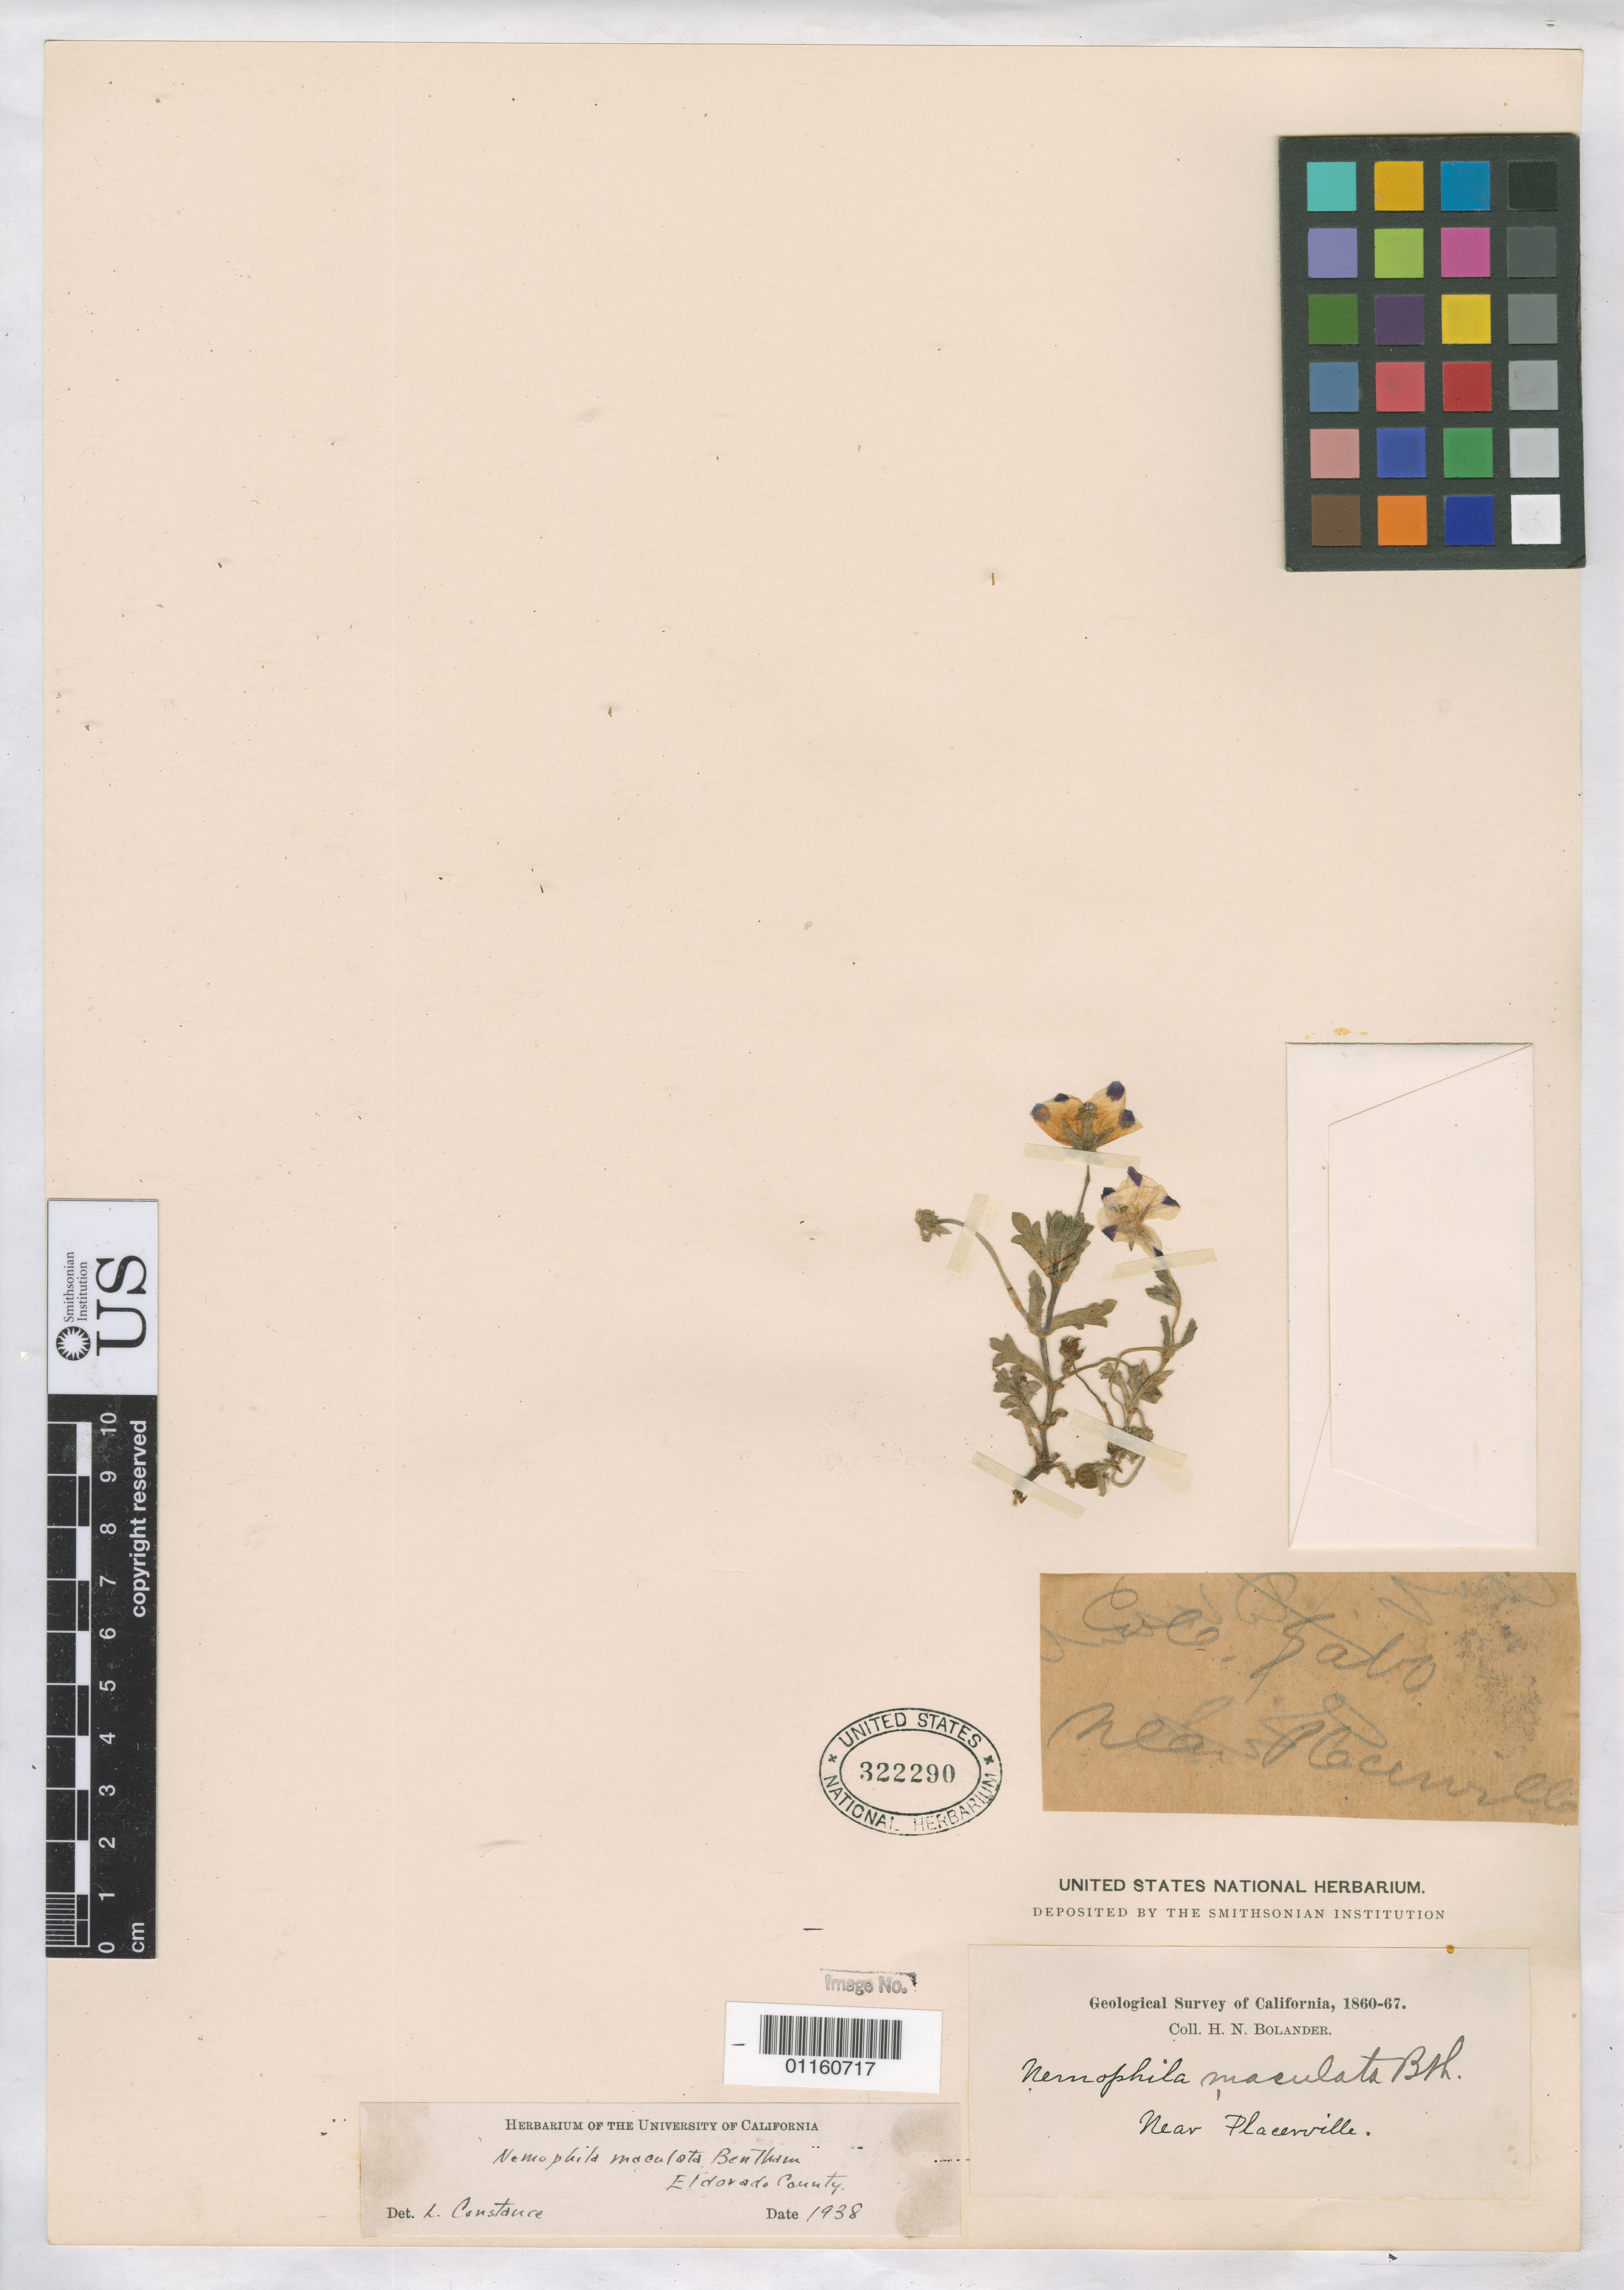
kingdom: Plantae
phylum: Tracheophyta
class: Magnoliopsida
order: Boraginales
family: Hydrophyllaceae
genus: Nemophila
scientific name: Nemophila maculata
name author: Benth. ex Lindl.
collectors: H. Bolander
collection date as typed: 1860 to -- --- 1867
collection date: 1860/1867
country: United States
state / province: California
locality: near Placerville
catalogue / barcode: US 322290